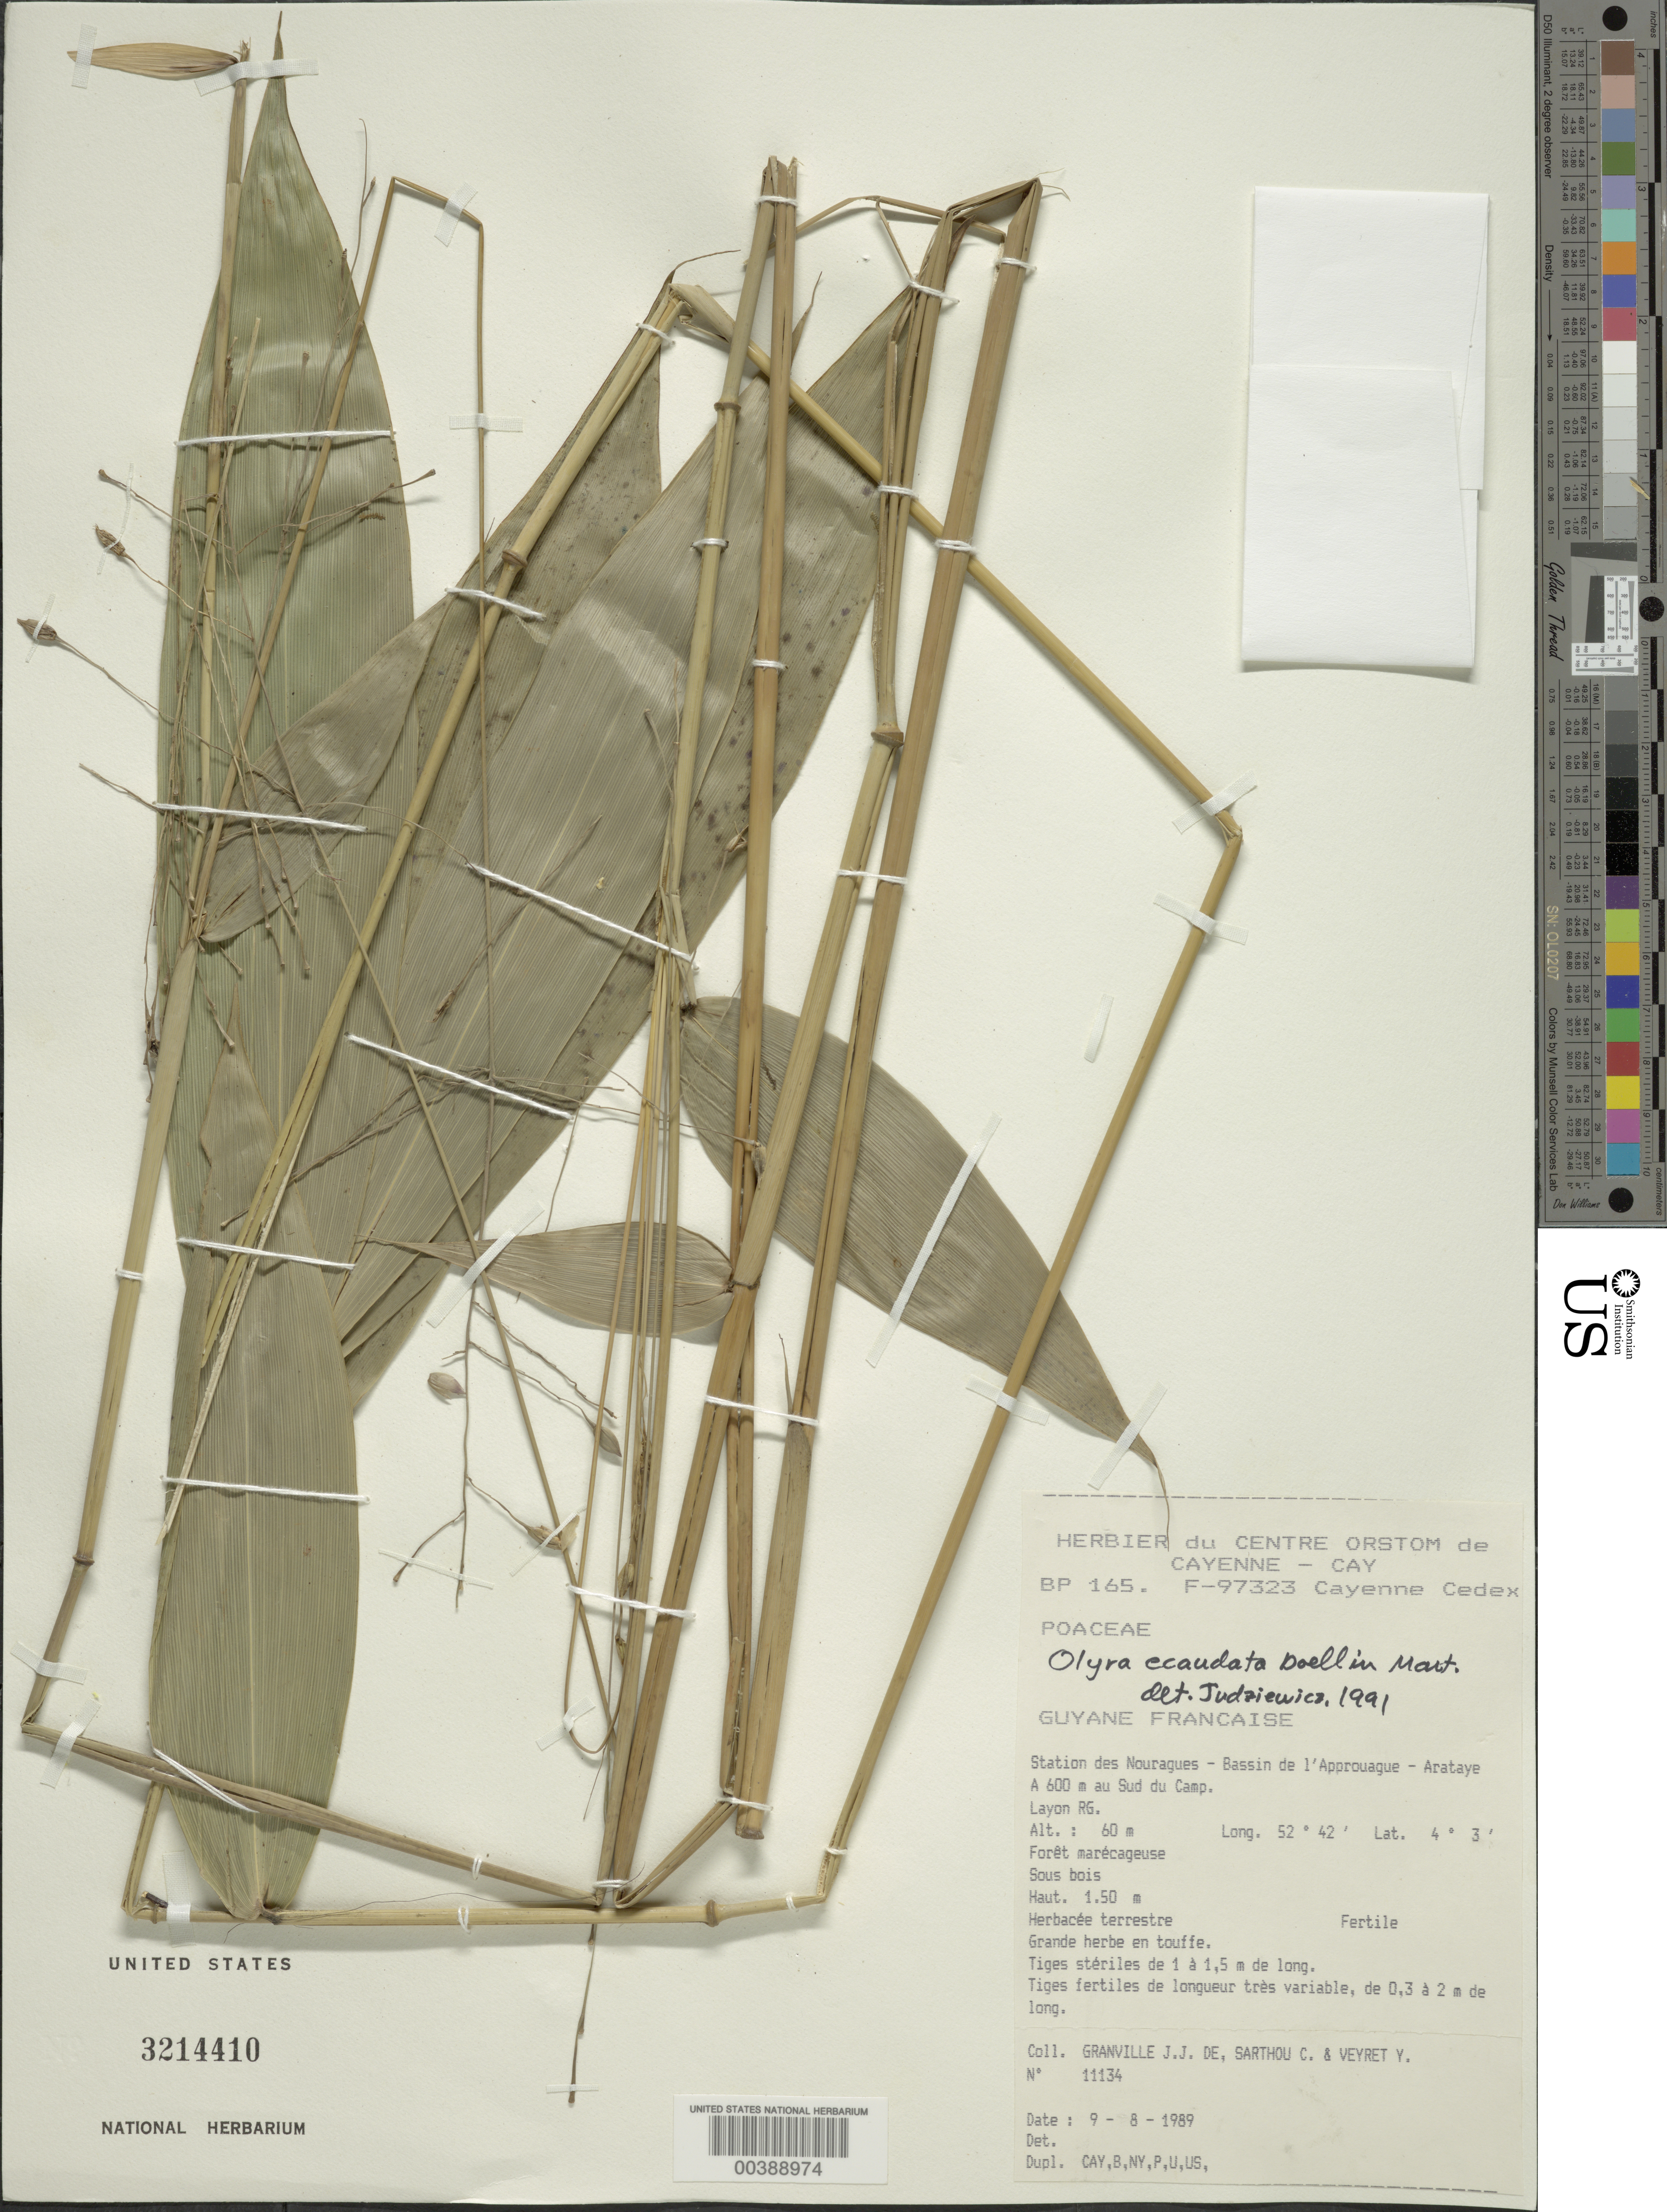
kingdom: Plantae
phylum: Tracheophyta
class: Liliopsida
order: Poales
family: Poaceae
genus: Olyra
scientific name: Olyra ecaudata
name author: Döll in Mart.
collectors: J.-J. de Granville, C. Sarthou & Y. Veyret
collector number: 11134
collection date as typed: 09 Aug 1989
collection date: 1989-08-09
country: French Guiana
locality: Tation des nouragues; bassin de l'approuague; araaye; a 600m au sud du camp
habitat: Foret marecageuse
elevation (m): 18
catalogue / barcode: US 3214410